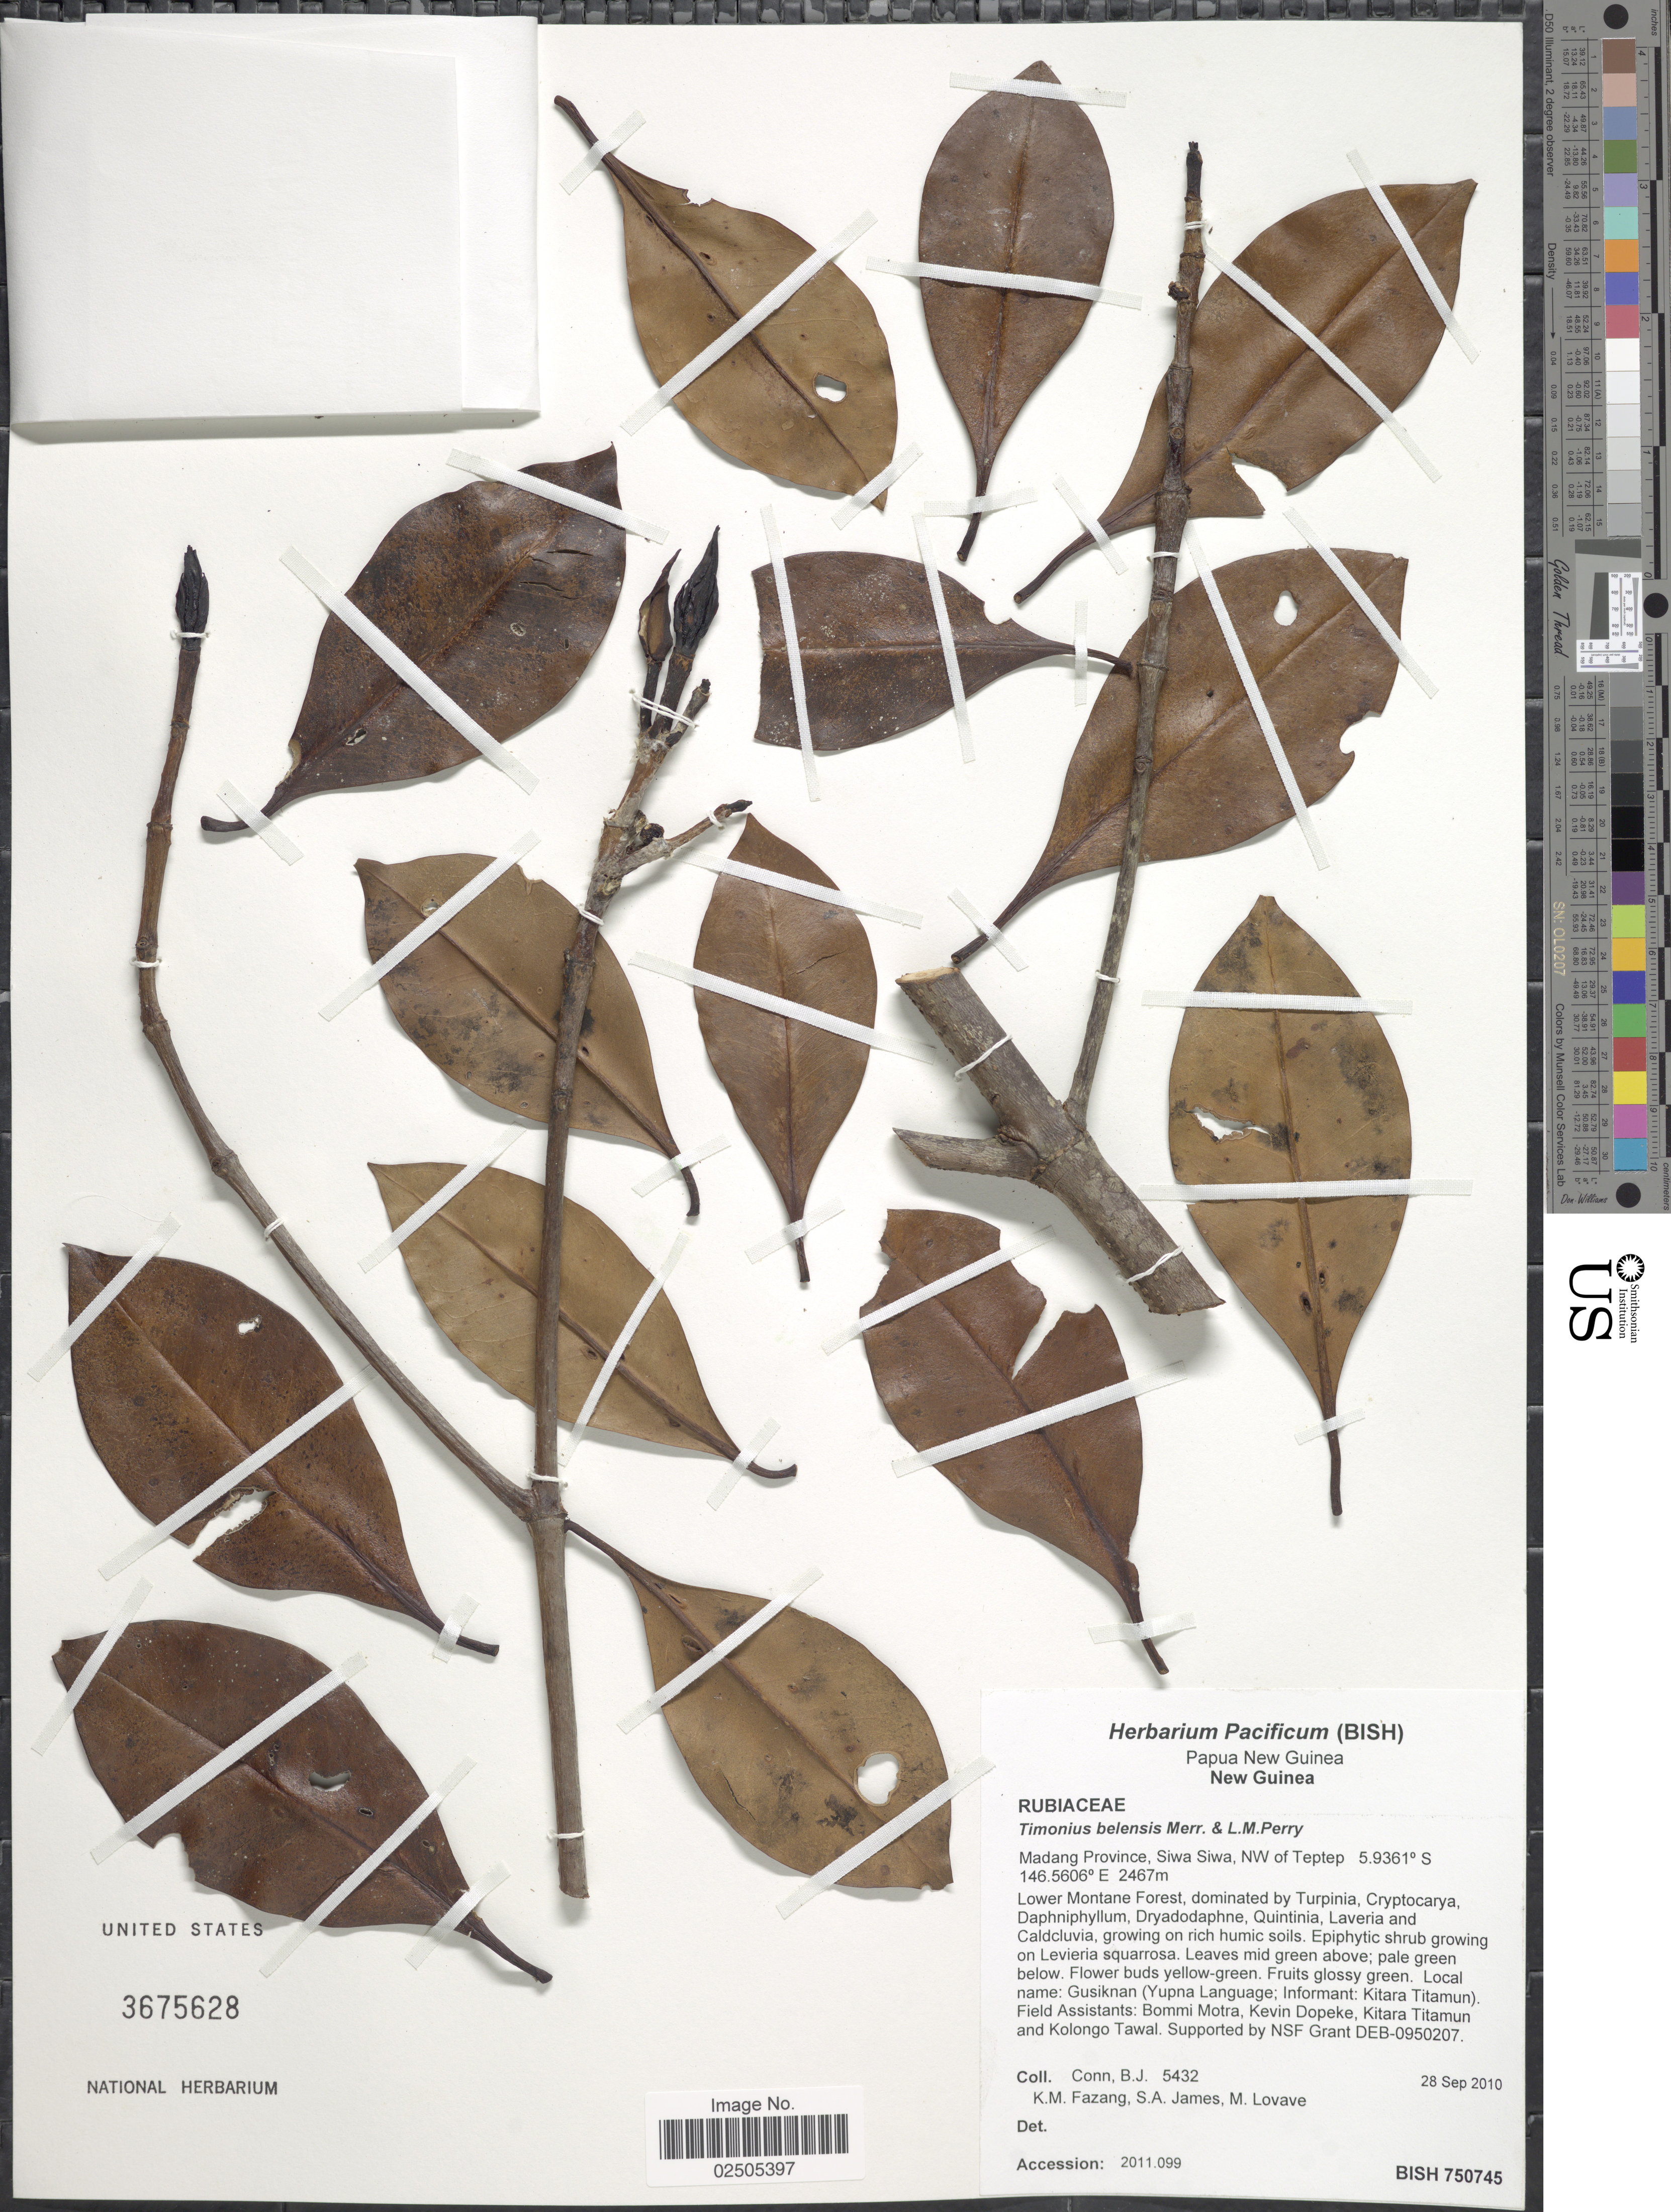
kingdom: Plantae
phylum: Tracheophyta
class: Magnoliopsida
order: Gentianales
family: Rubiaceae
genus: Timonius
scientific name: Timonius belensis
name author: Merr. & L.M. Perry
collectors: B. Conn, K. Fazang, S. James & M. Lovave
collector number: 5432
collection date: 2010-09-28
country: Papua New Guinea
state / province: Madang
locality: New Guinea, Siwa Siwa, NW of Teptep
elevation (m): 2467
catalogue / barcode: US 3675628